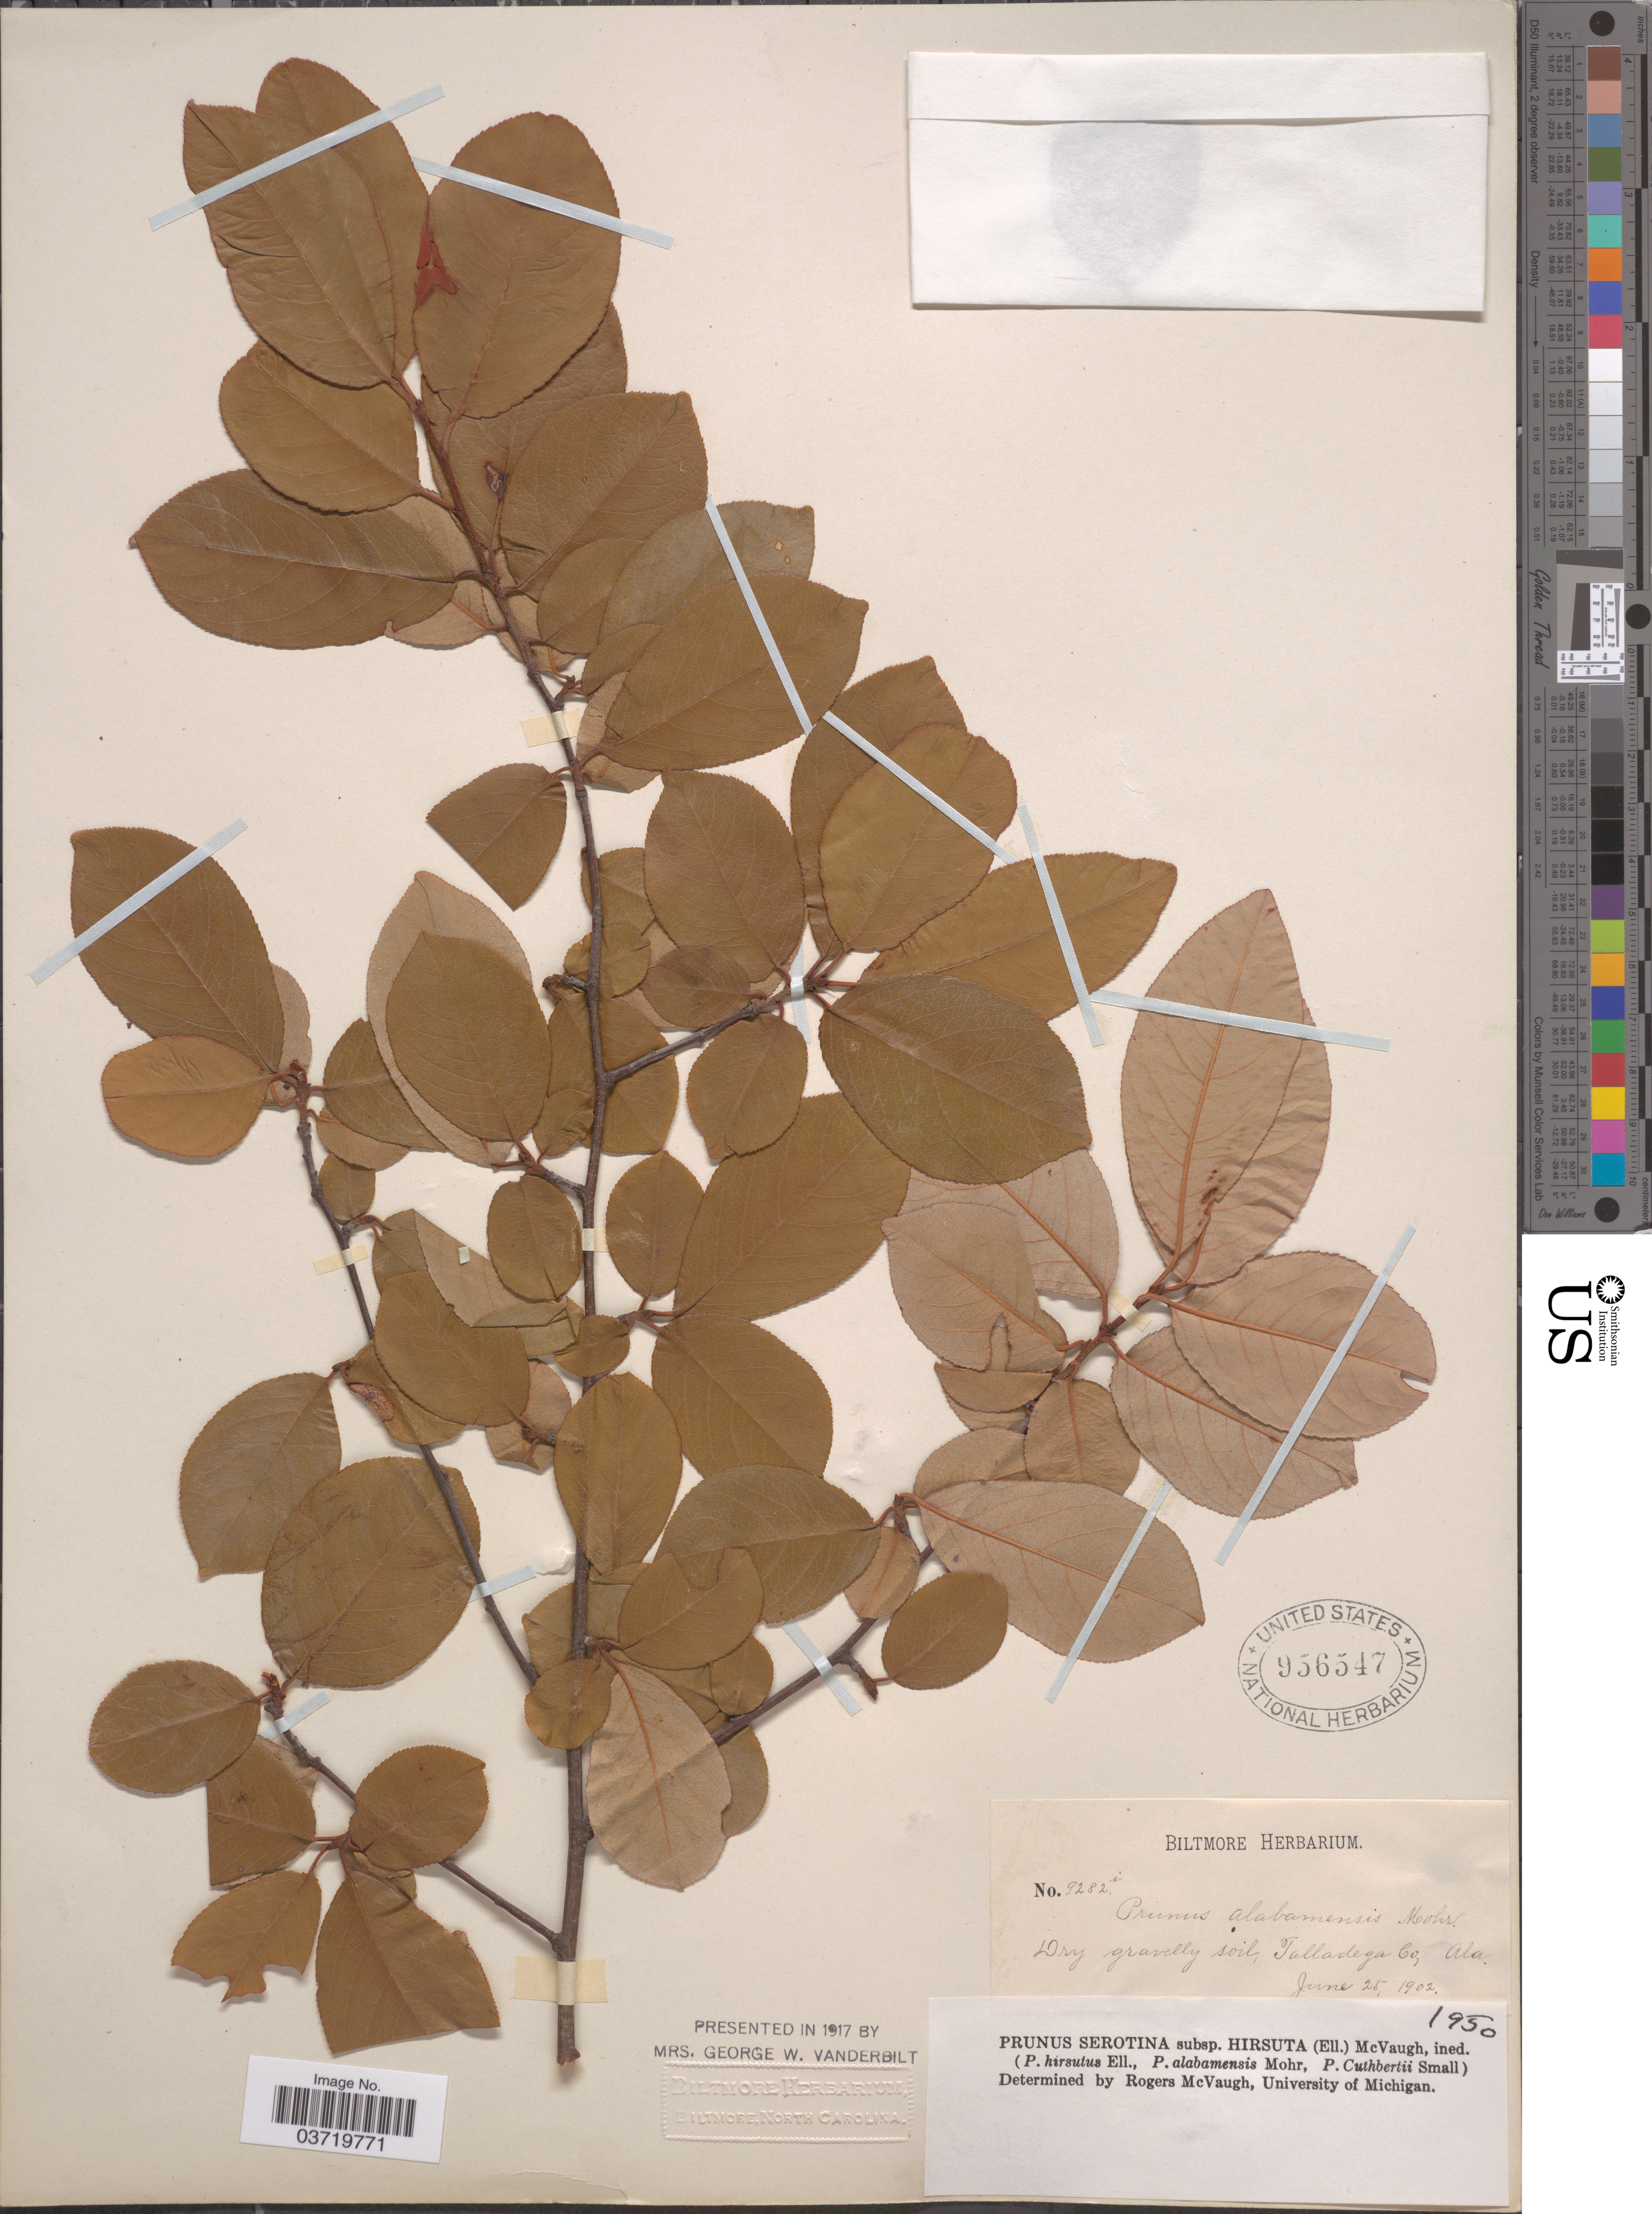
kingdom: Plantae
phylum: Tracheophyta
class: Magnoliopsida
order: Rosales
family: Rosaceae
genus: Prunus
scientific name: Prunus serotina var. serotina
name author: Ehrh.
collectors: ex herb. Biltmore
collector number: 9282i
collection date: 1902-06-25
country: United States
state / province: Alabama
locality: Talladega Co.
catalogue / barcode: US 956547